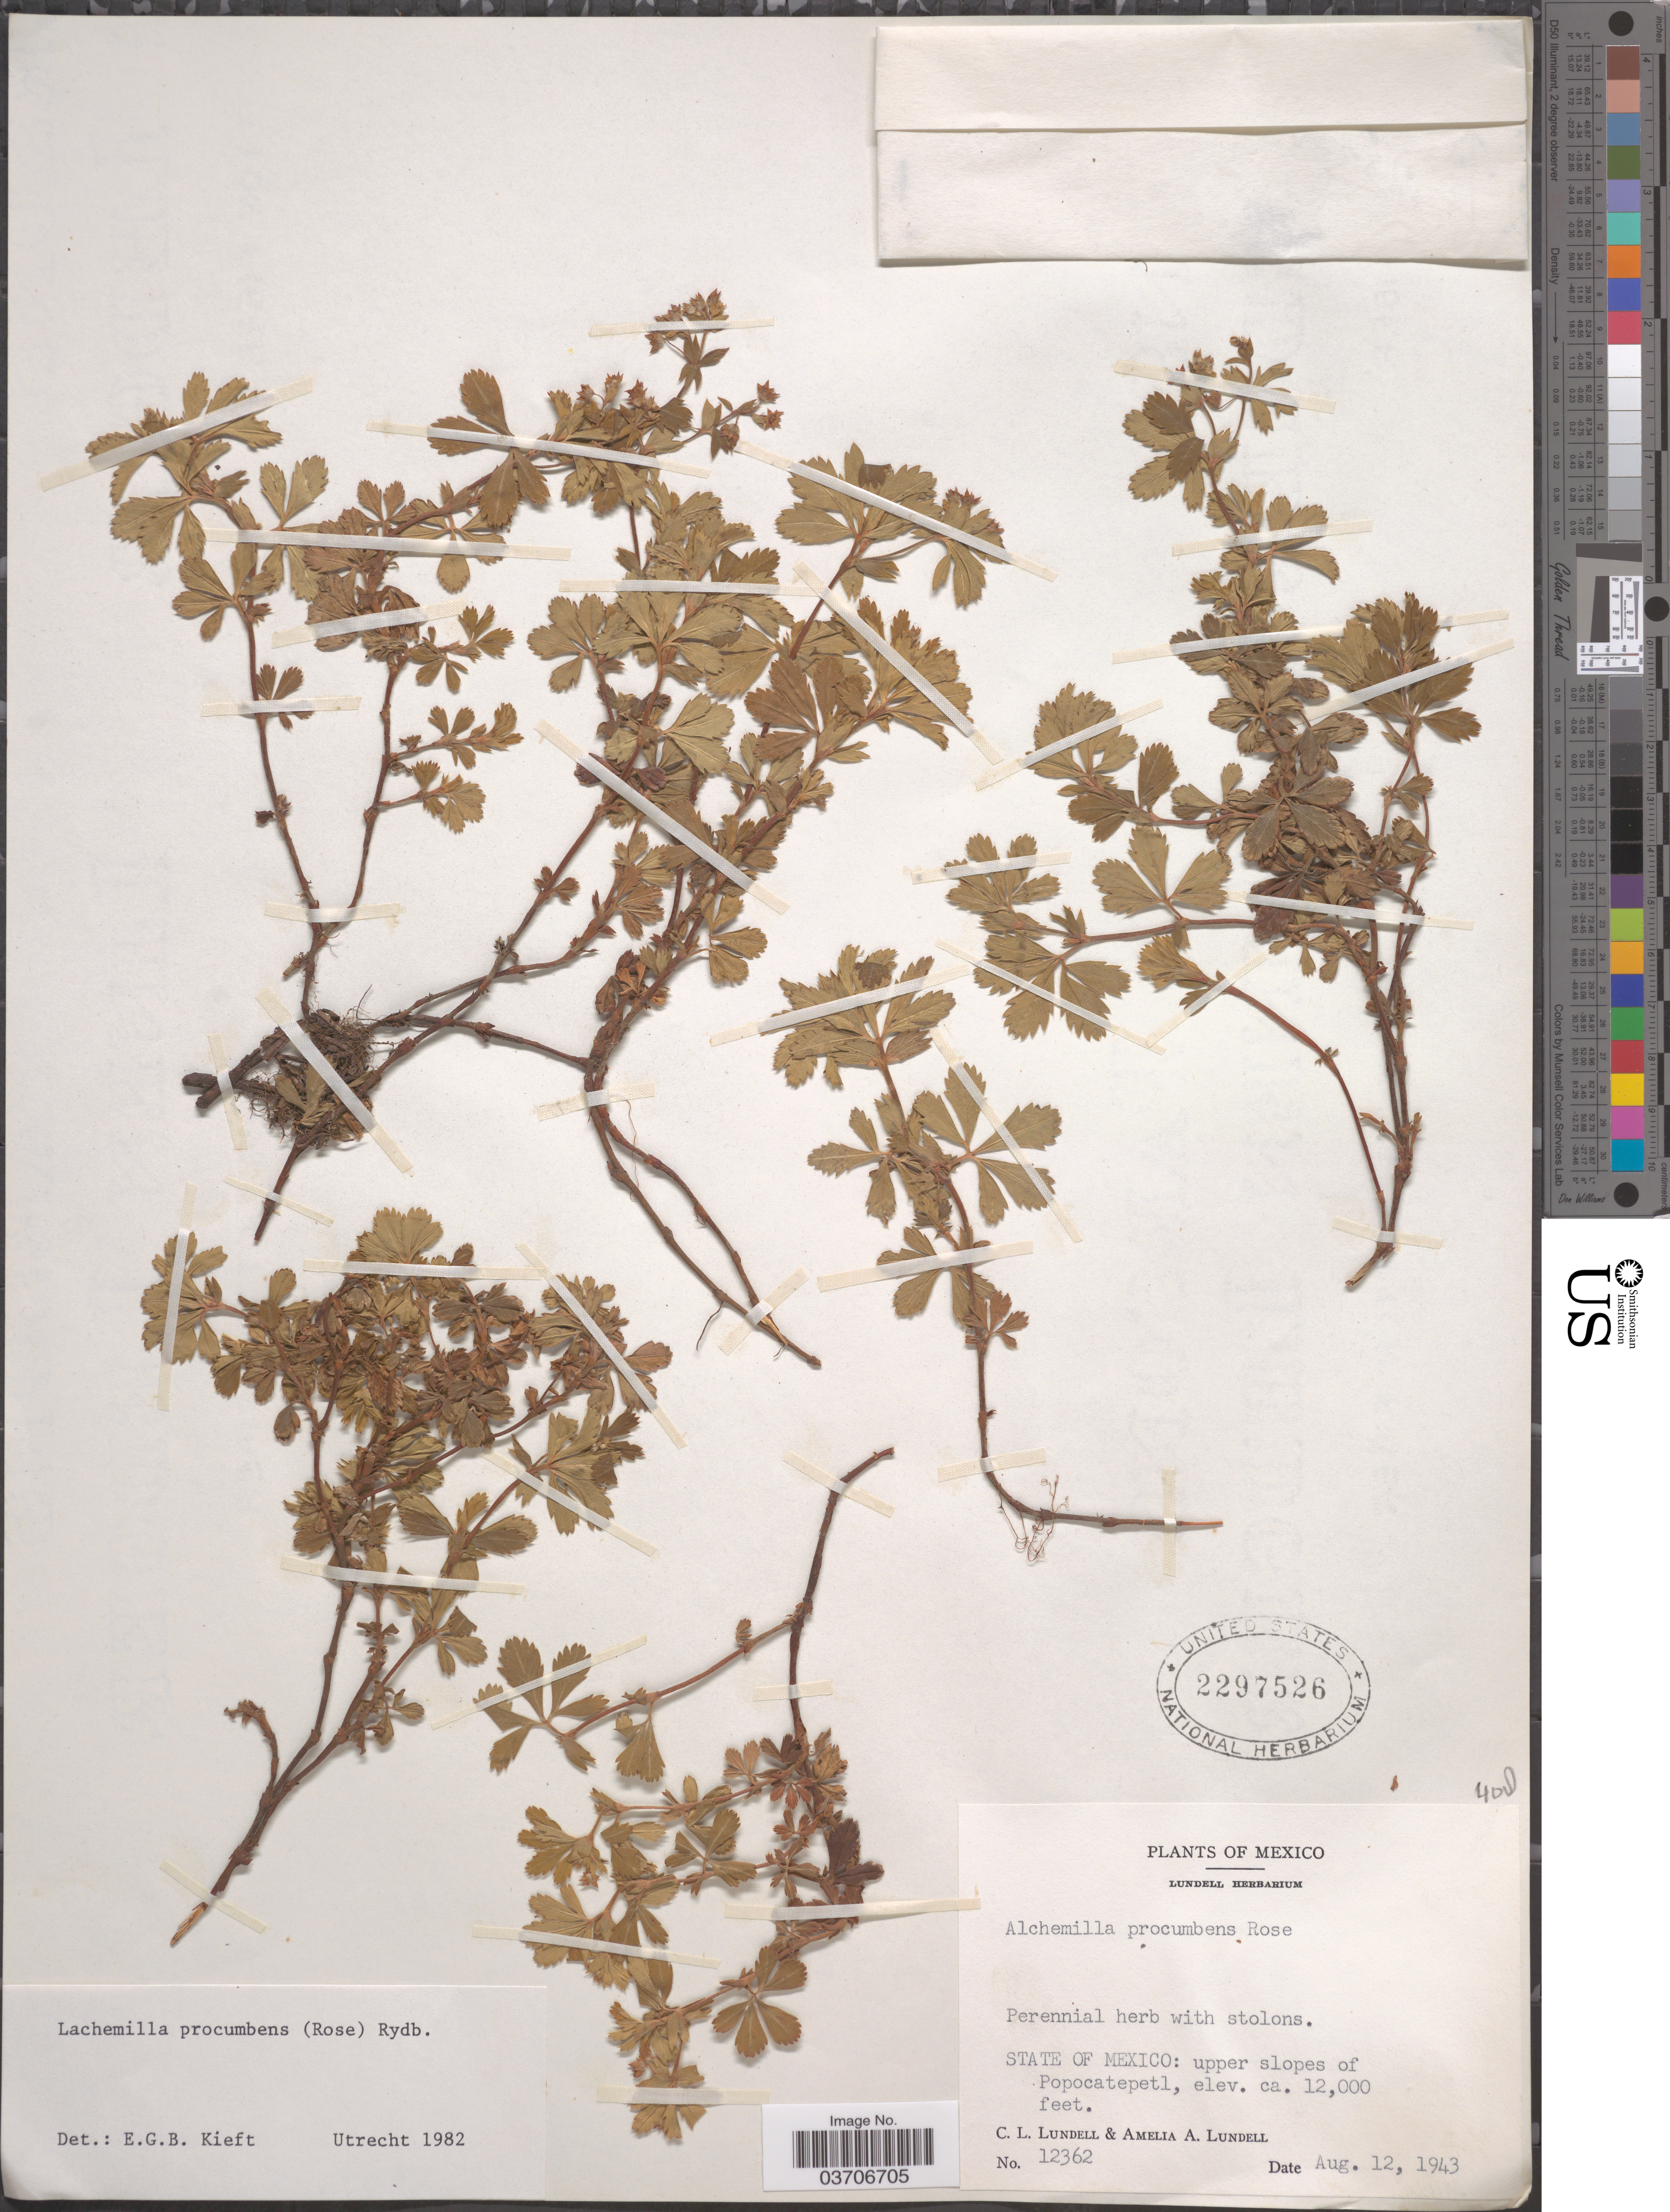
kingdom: Plantae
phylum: Tracheophyta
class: Magnoliopsida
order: Rosales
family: Rosaceae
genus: Lachemilla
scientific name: Lachemilla procumbens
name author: (Rose) Rydb.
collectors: C. L. Lundell & A. A. Lundell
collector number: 12362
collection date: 1943-08-12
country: Mexico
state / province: México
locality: Upper slopes of Popocatepetl.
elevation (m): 3658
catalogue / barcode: US 2297526